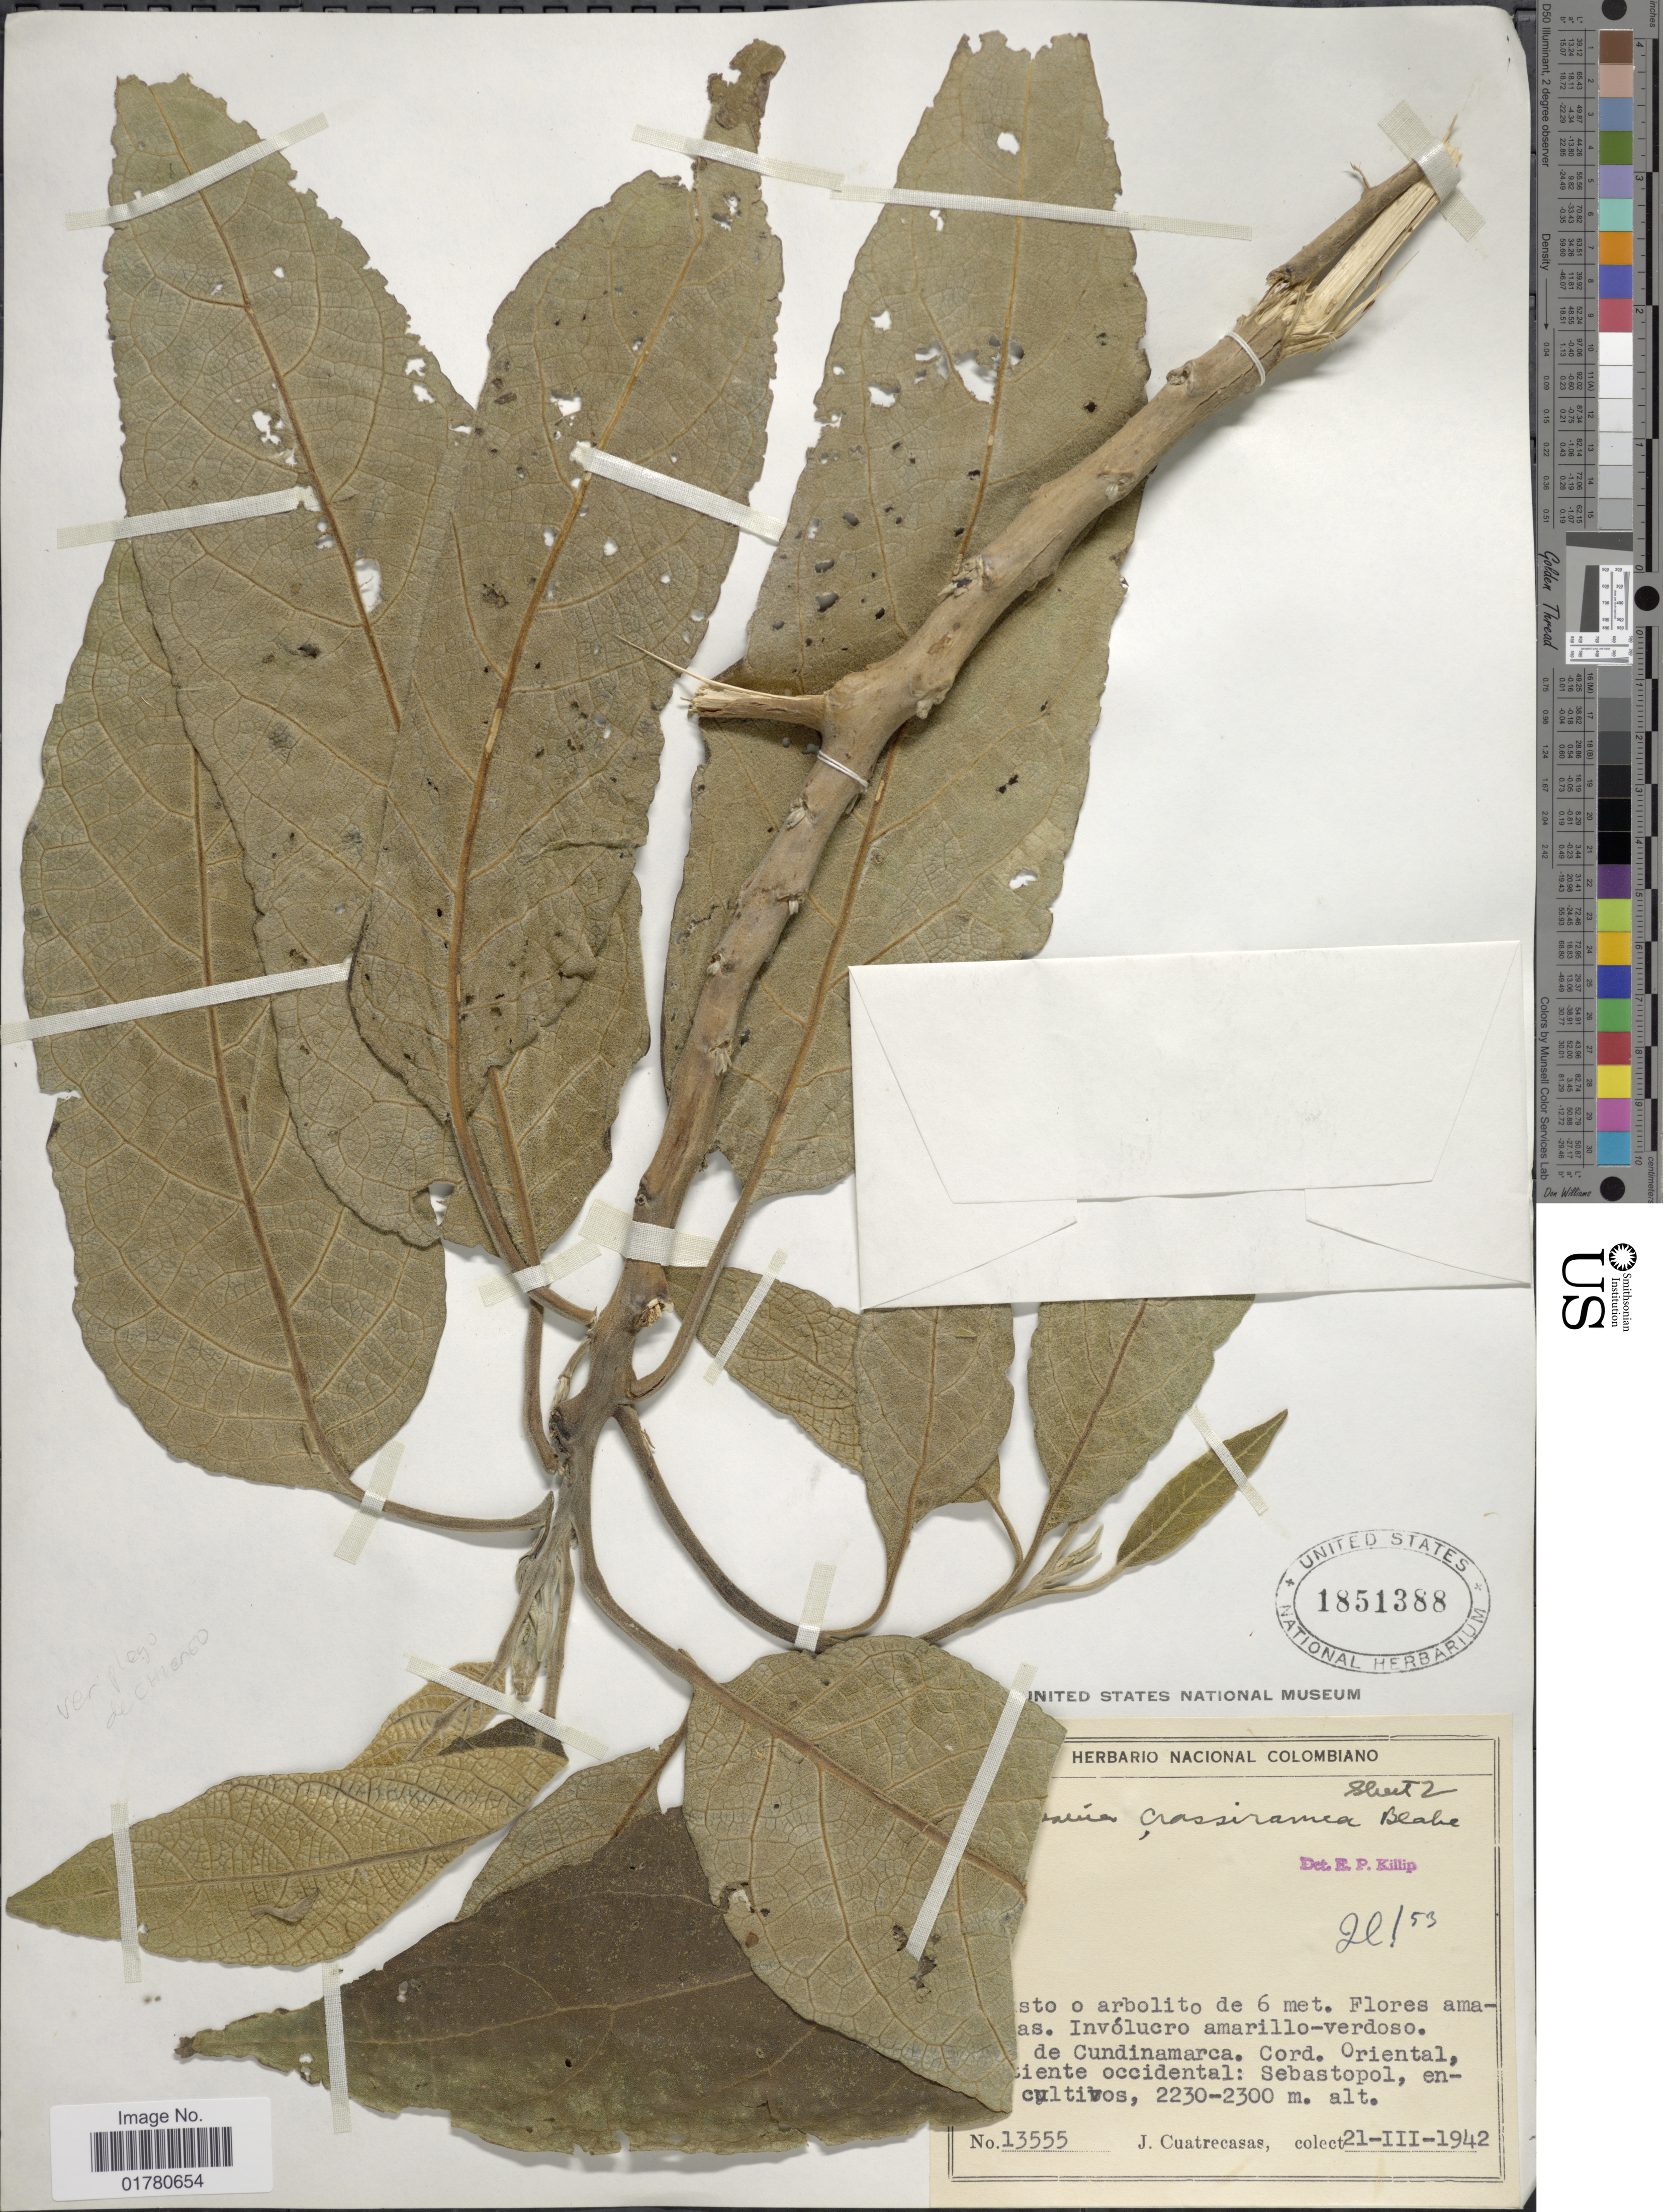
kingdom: Plantae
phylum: Tracheophyta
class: Magnoliopsida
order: Asterales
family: Asteraceae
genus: Verbesina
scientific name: Verbesina crassiramea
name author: S.F. Blake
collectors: J. Cuatrecasas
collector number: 13555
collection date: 1942-03-21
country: Colombia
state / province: Cundinamarca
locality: Dep. Cundinamarca: Cord. Oriental vertiente occidental: Sebastopol, entre cultivos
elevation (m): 2230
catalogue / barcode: US 1851388